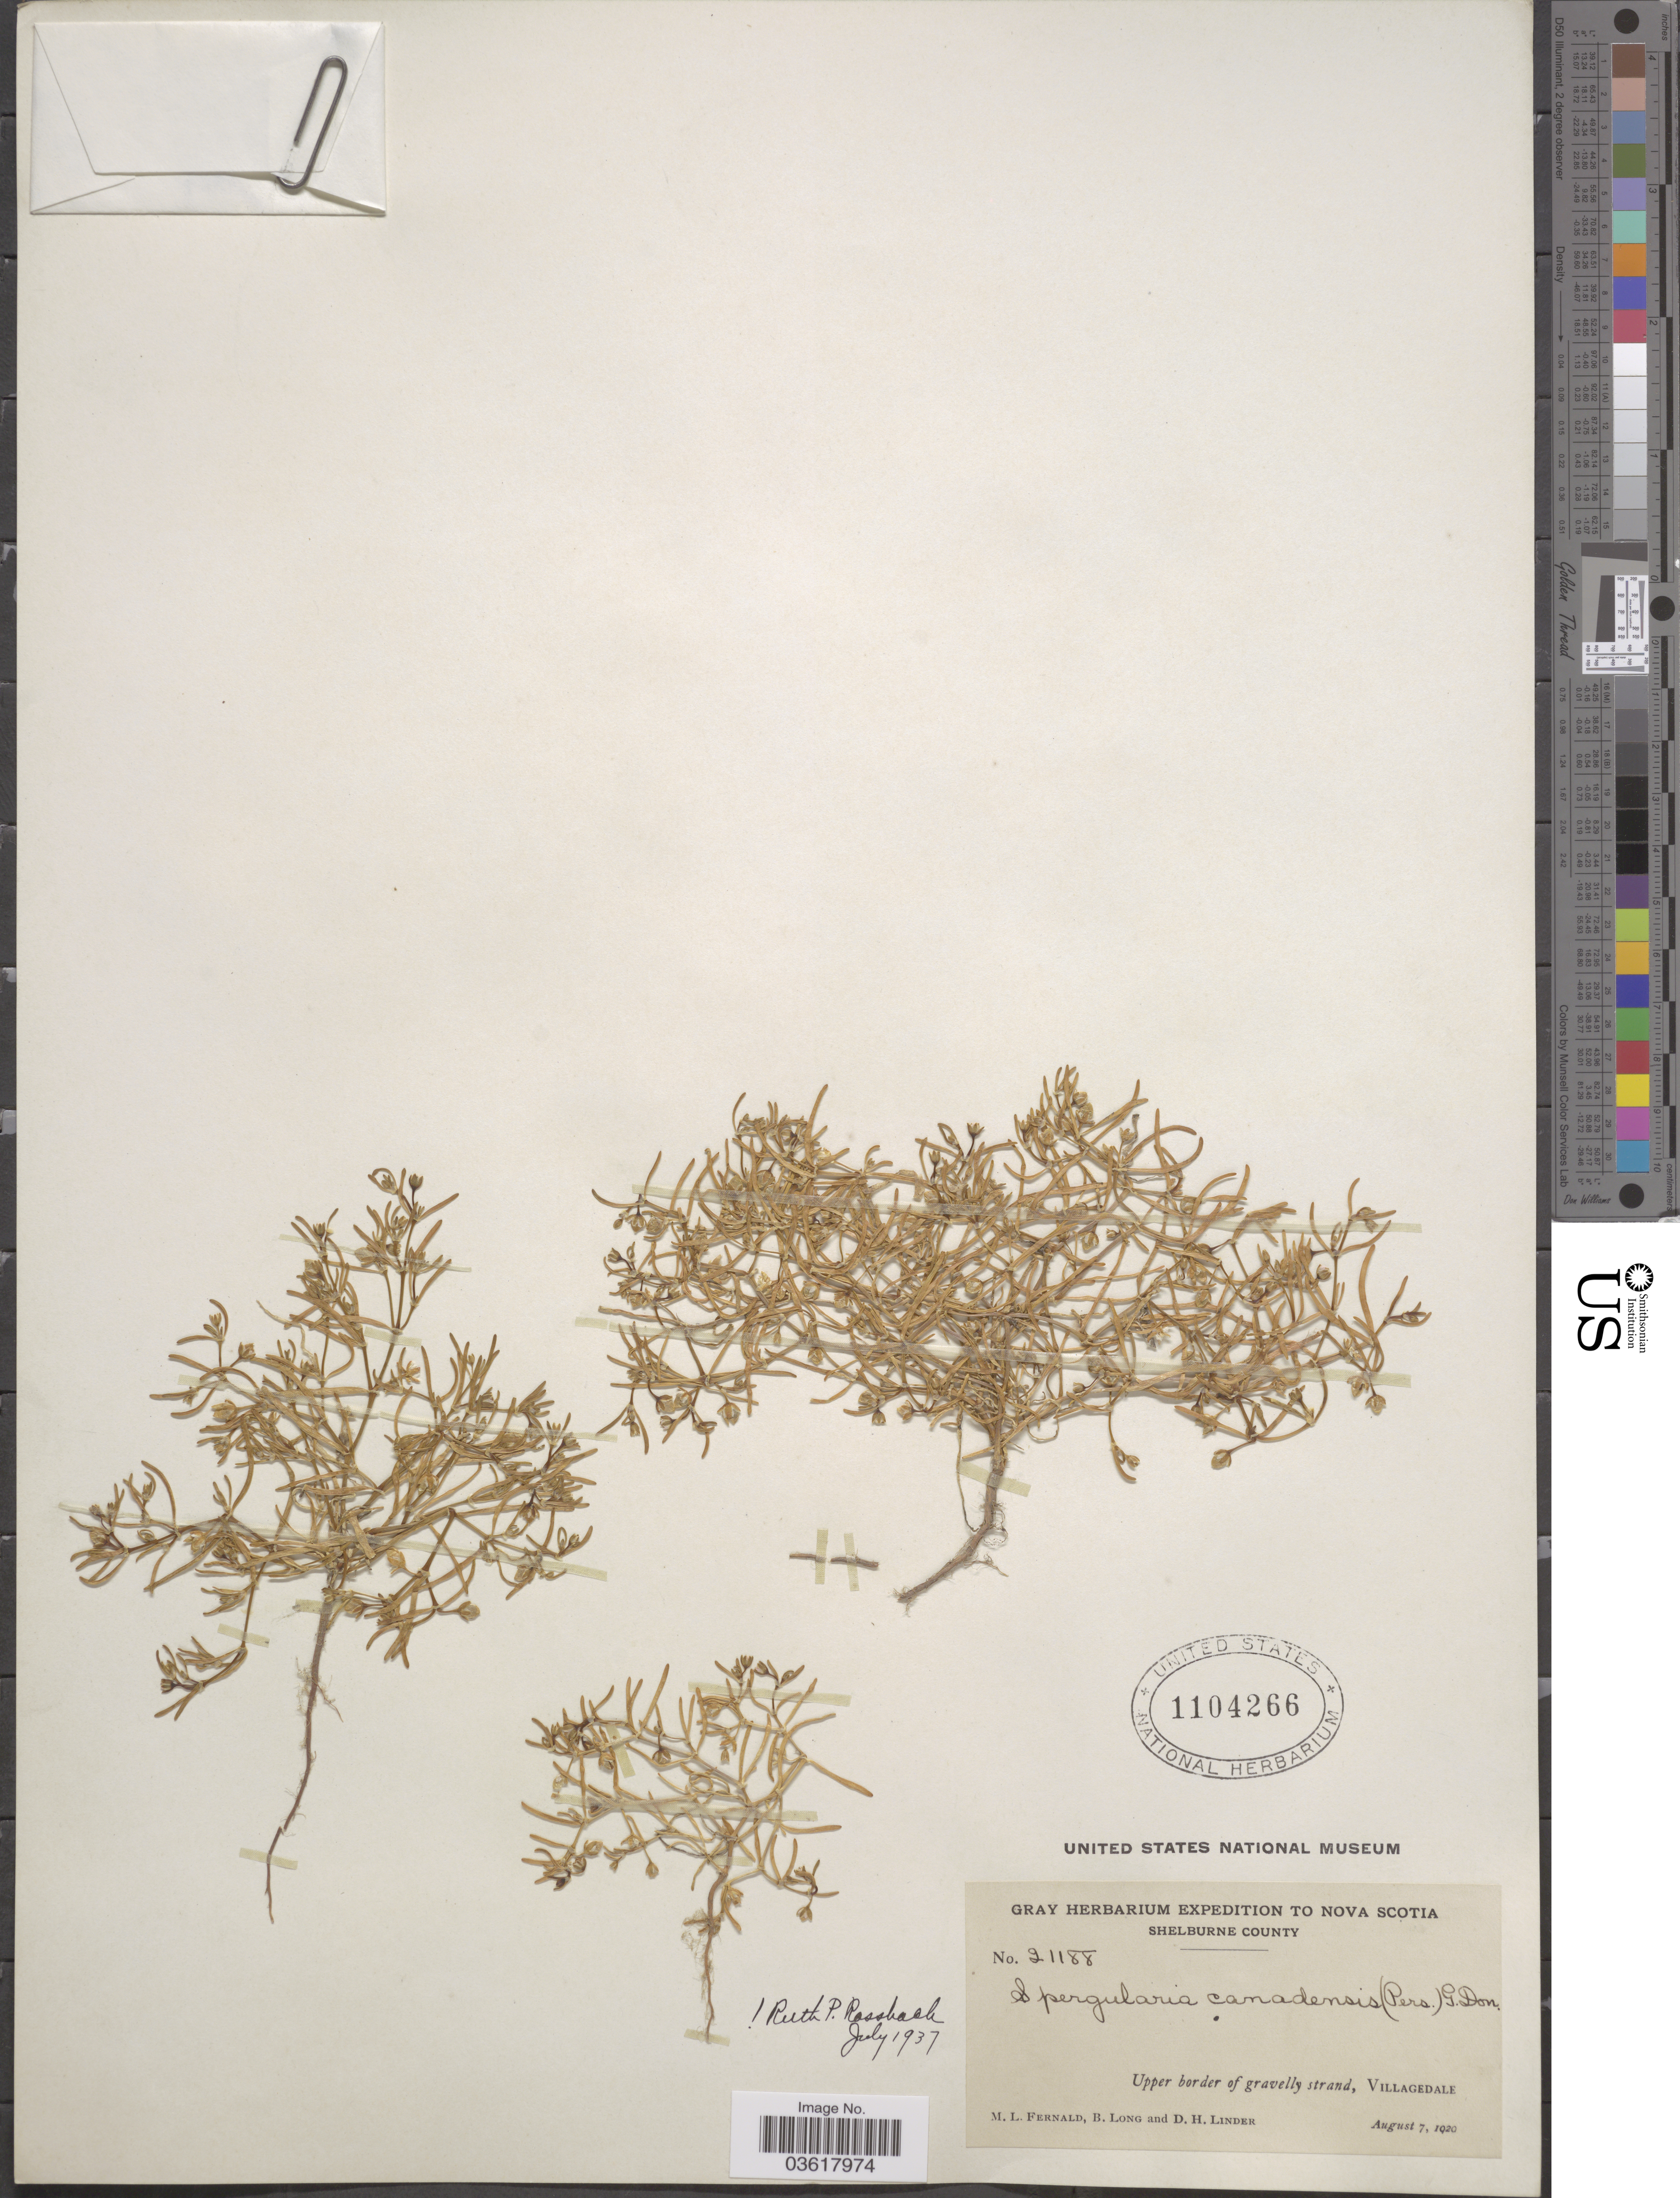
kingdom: Plantae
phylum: Tracheophyta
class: Magnoliopsida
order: Caryophyllales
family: Caryophyllaceae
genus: Spergularia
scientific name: Spergularia canadensis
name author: (Pers.) G. Don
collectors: M. L. Fernald, B. Long & D. Linder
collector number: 21188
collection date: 1920-08-07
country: Canada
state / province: Nova Scotia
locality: Shelburne County. Villagedale.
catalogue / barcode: US 1104266